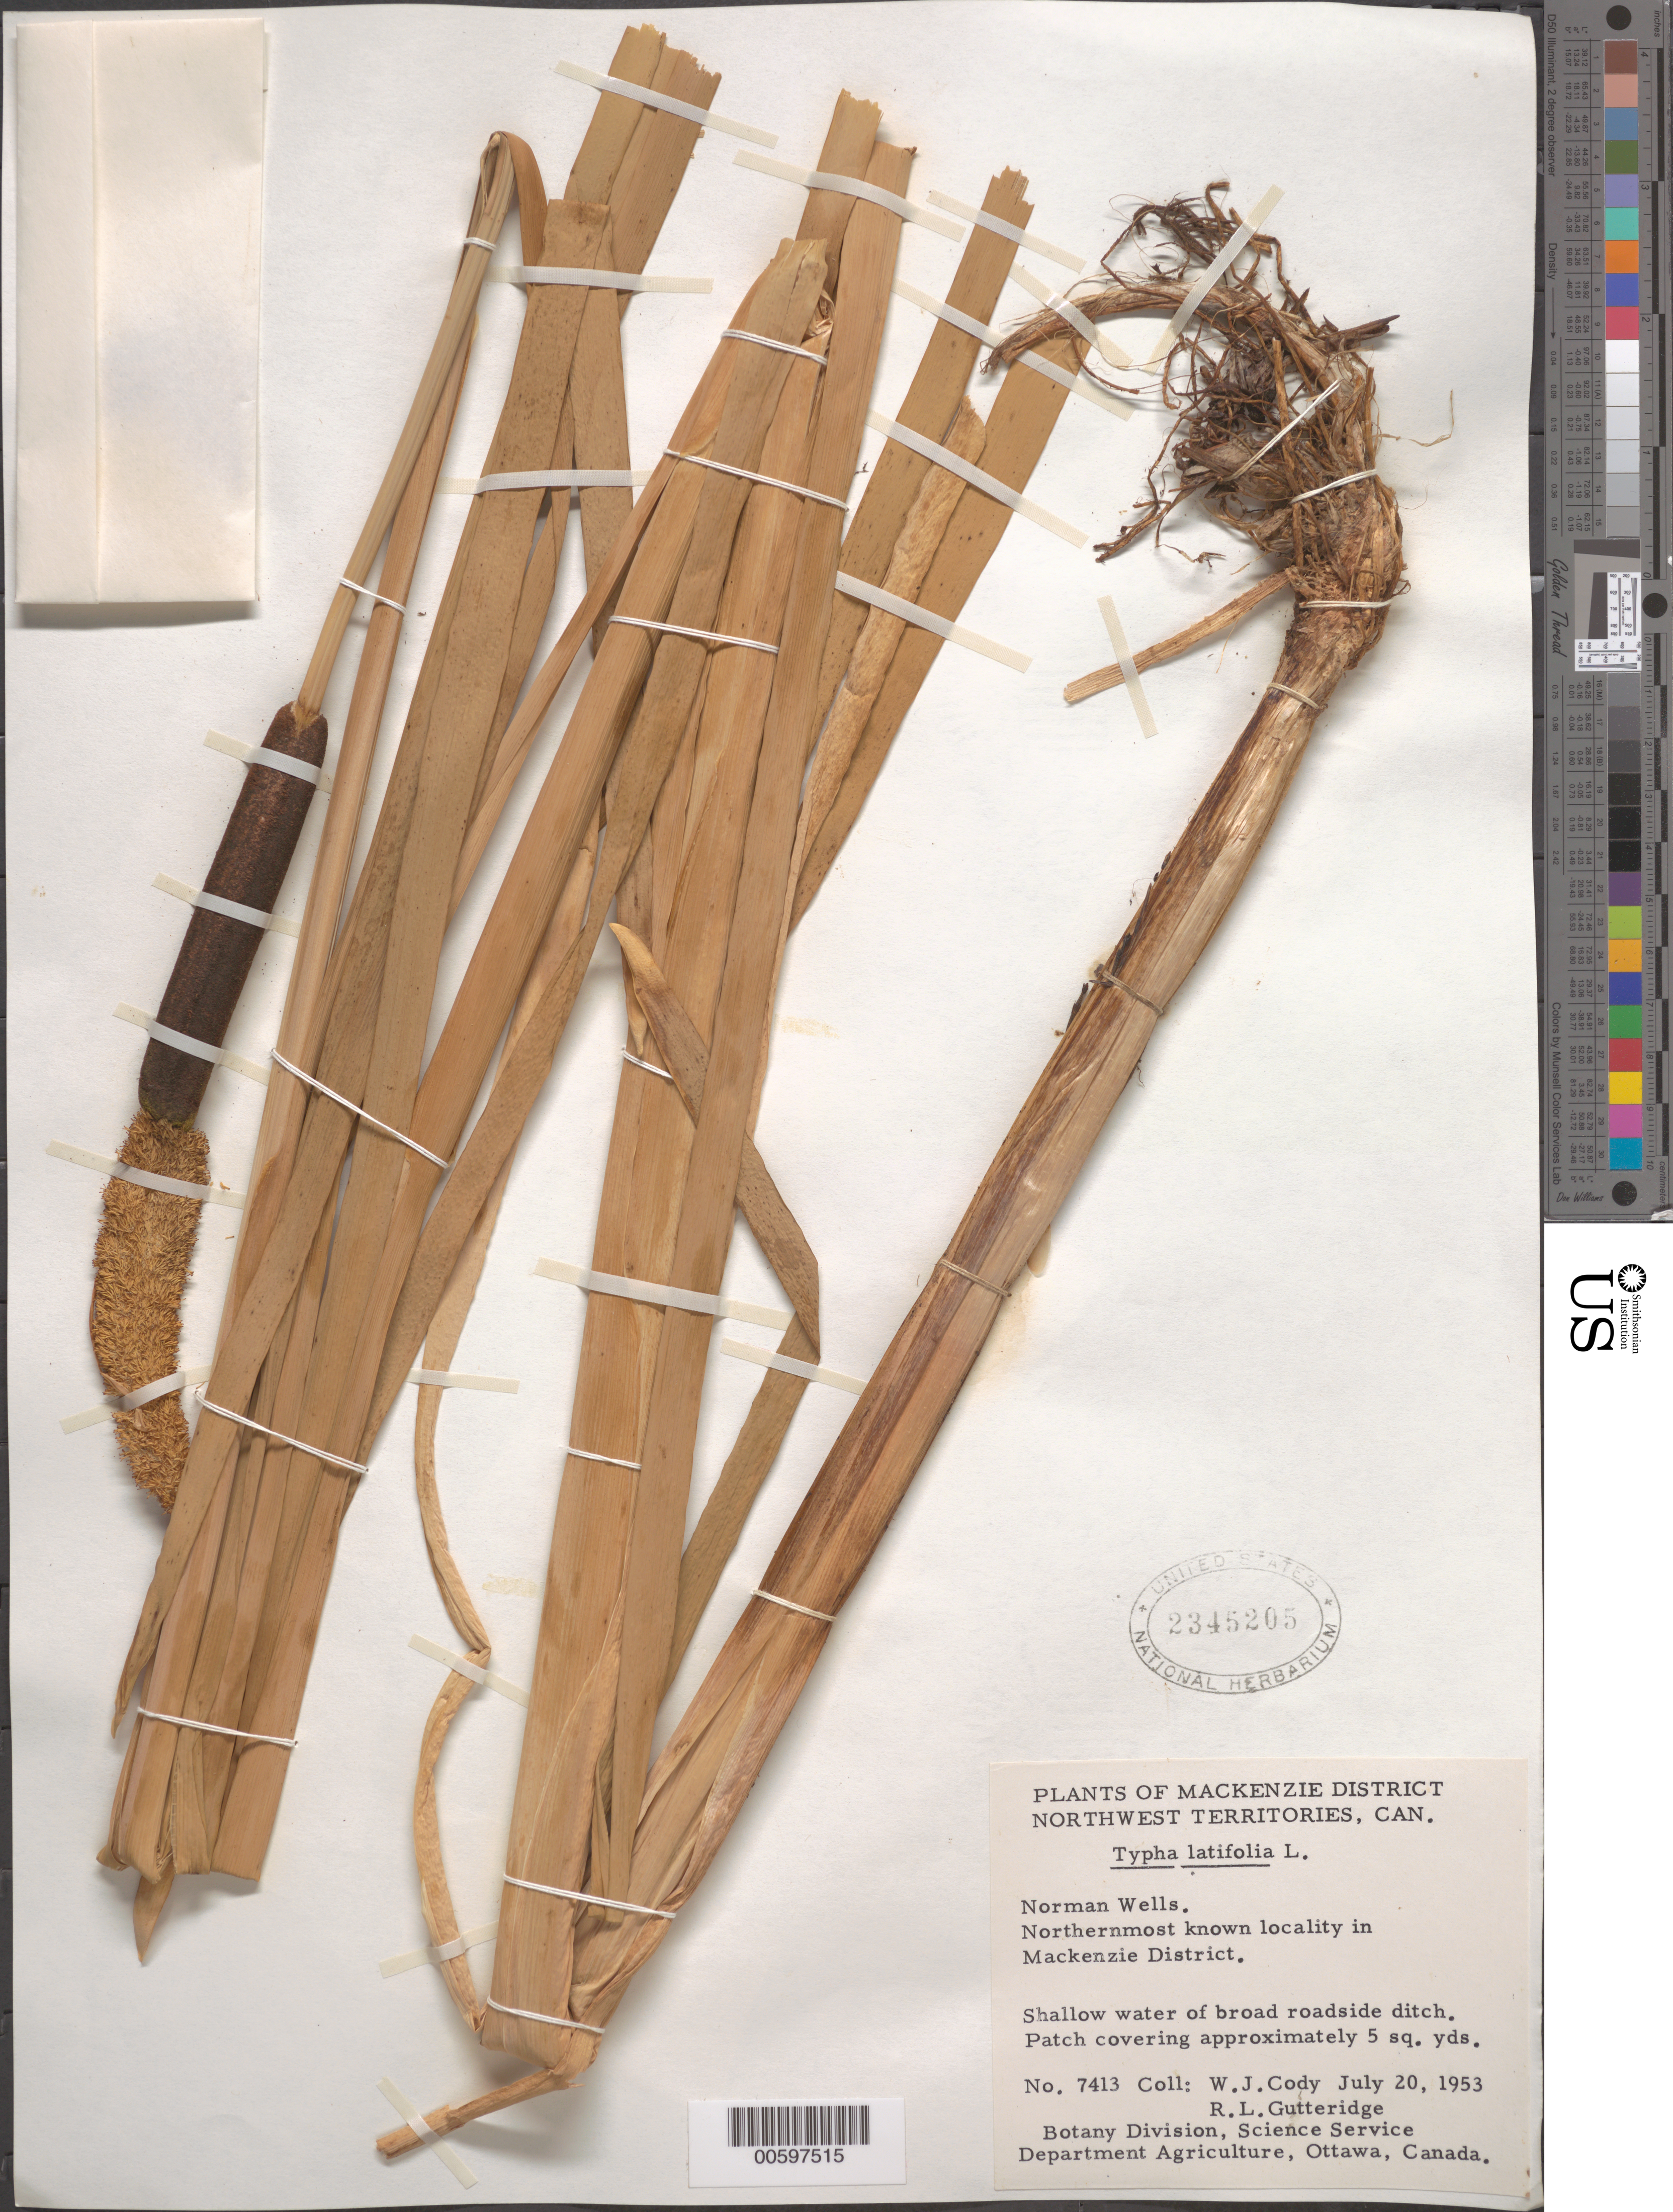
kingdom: Plantae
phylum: Tracheophyta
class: Liliopsida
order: Poales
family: Typhaceae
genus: Typha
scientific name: Typha latifolia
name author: L.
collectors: W. Cody & R. Gutteridge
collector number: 7413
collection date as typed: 20 Jul 1953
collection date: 1953-07-20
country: Canada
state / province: Northwest Territories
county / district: Mackenzie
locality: Norman Wells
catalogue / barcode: US 2345205